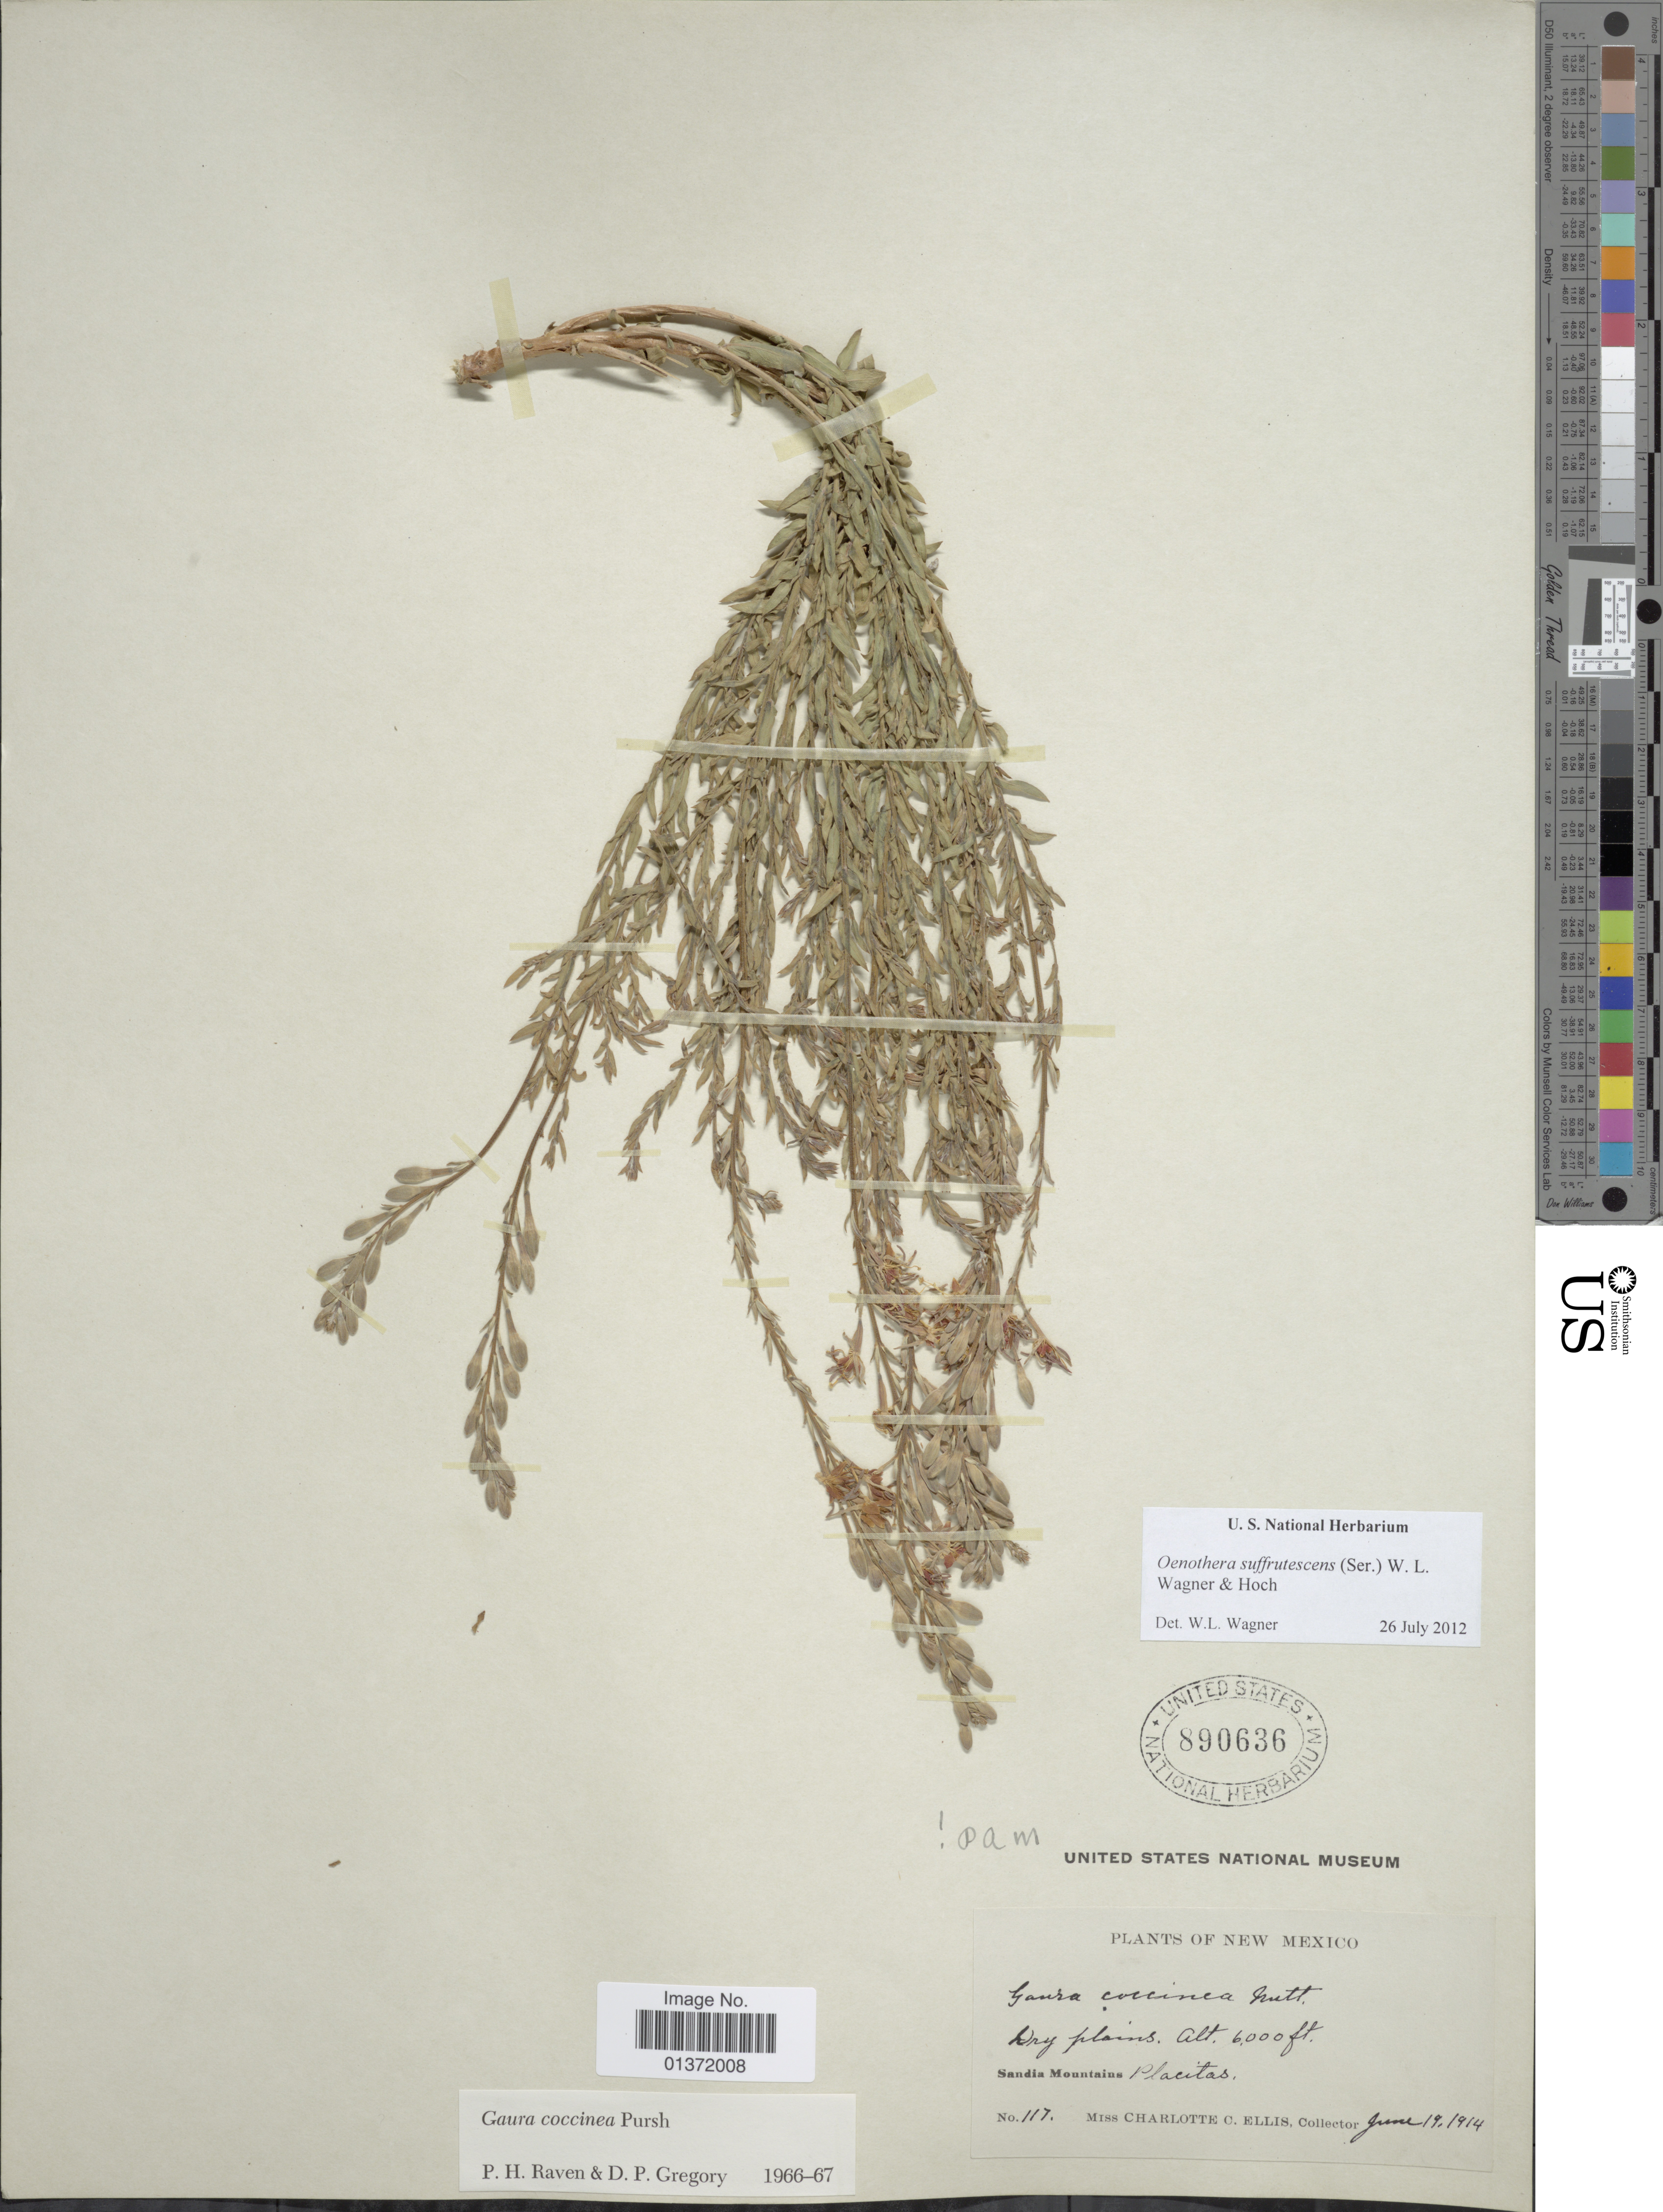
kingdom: Plantae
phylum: Tracheophyta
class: Magnoliopsida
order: Myrtales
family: Onagraceae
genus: Oenothera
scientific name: Oenothera suffrutescens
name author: (Ser.) W.L. Wagner & Hoch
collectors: C. C. Ellis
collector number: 117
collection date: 1914-06-19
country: United States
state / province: New Mexico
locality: Sandia mountains Placitas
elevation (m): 1829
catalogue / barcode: US 890636